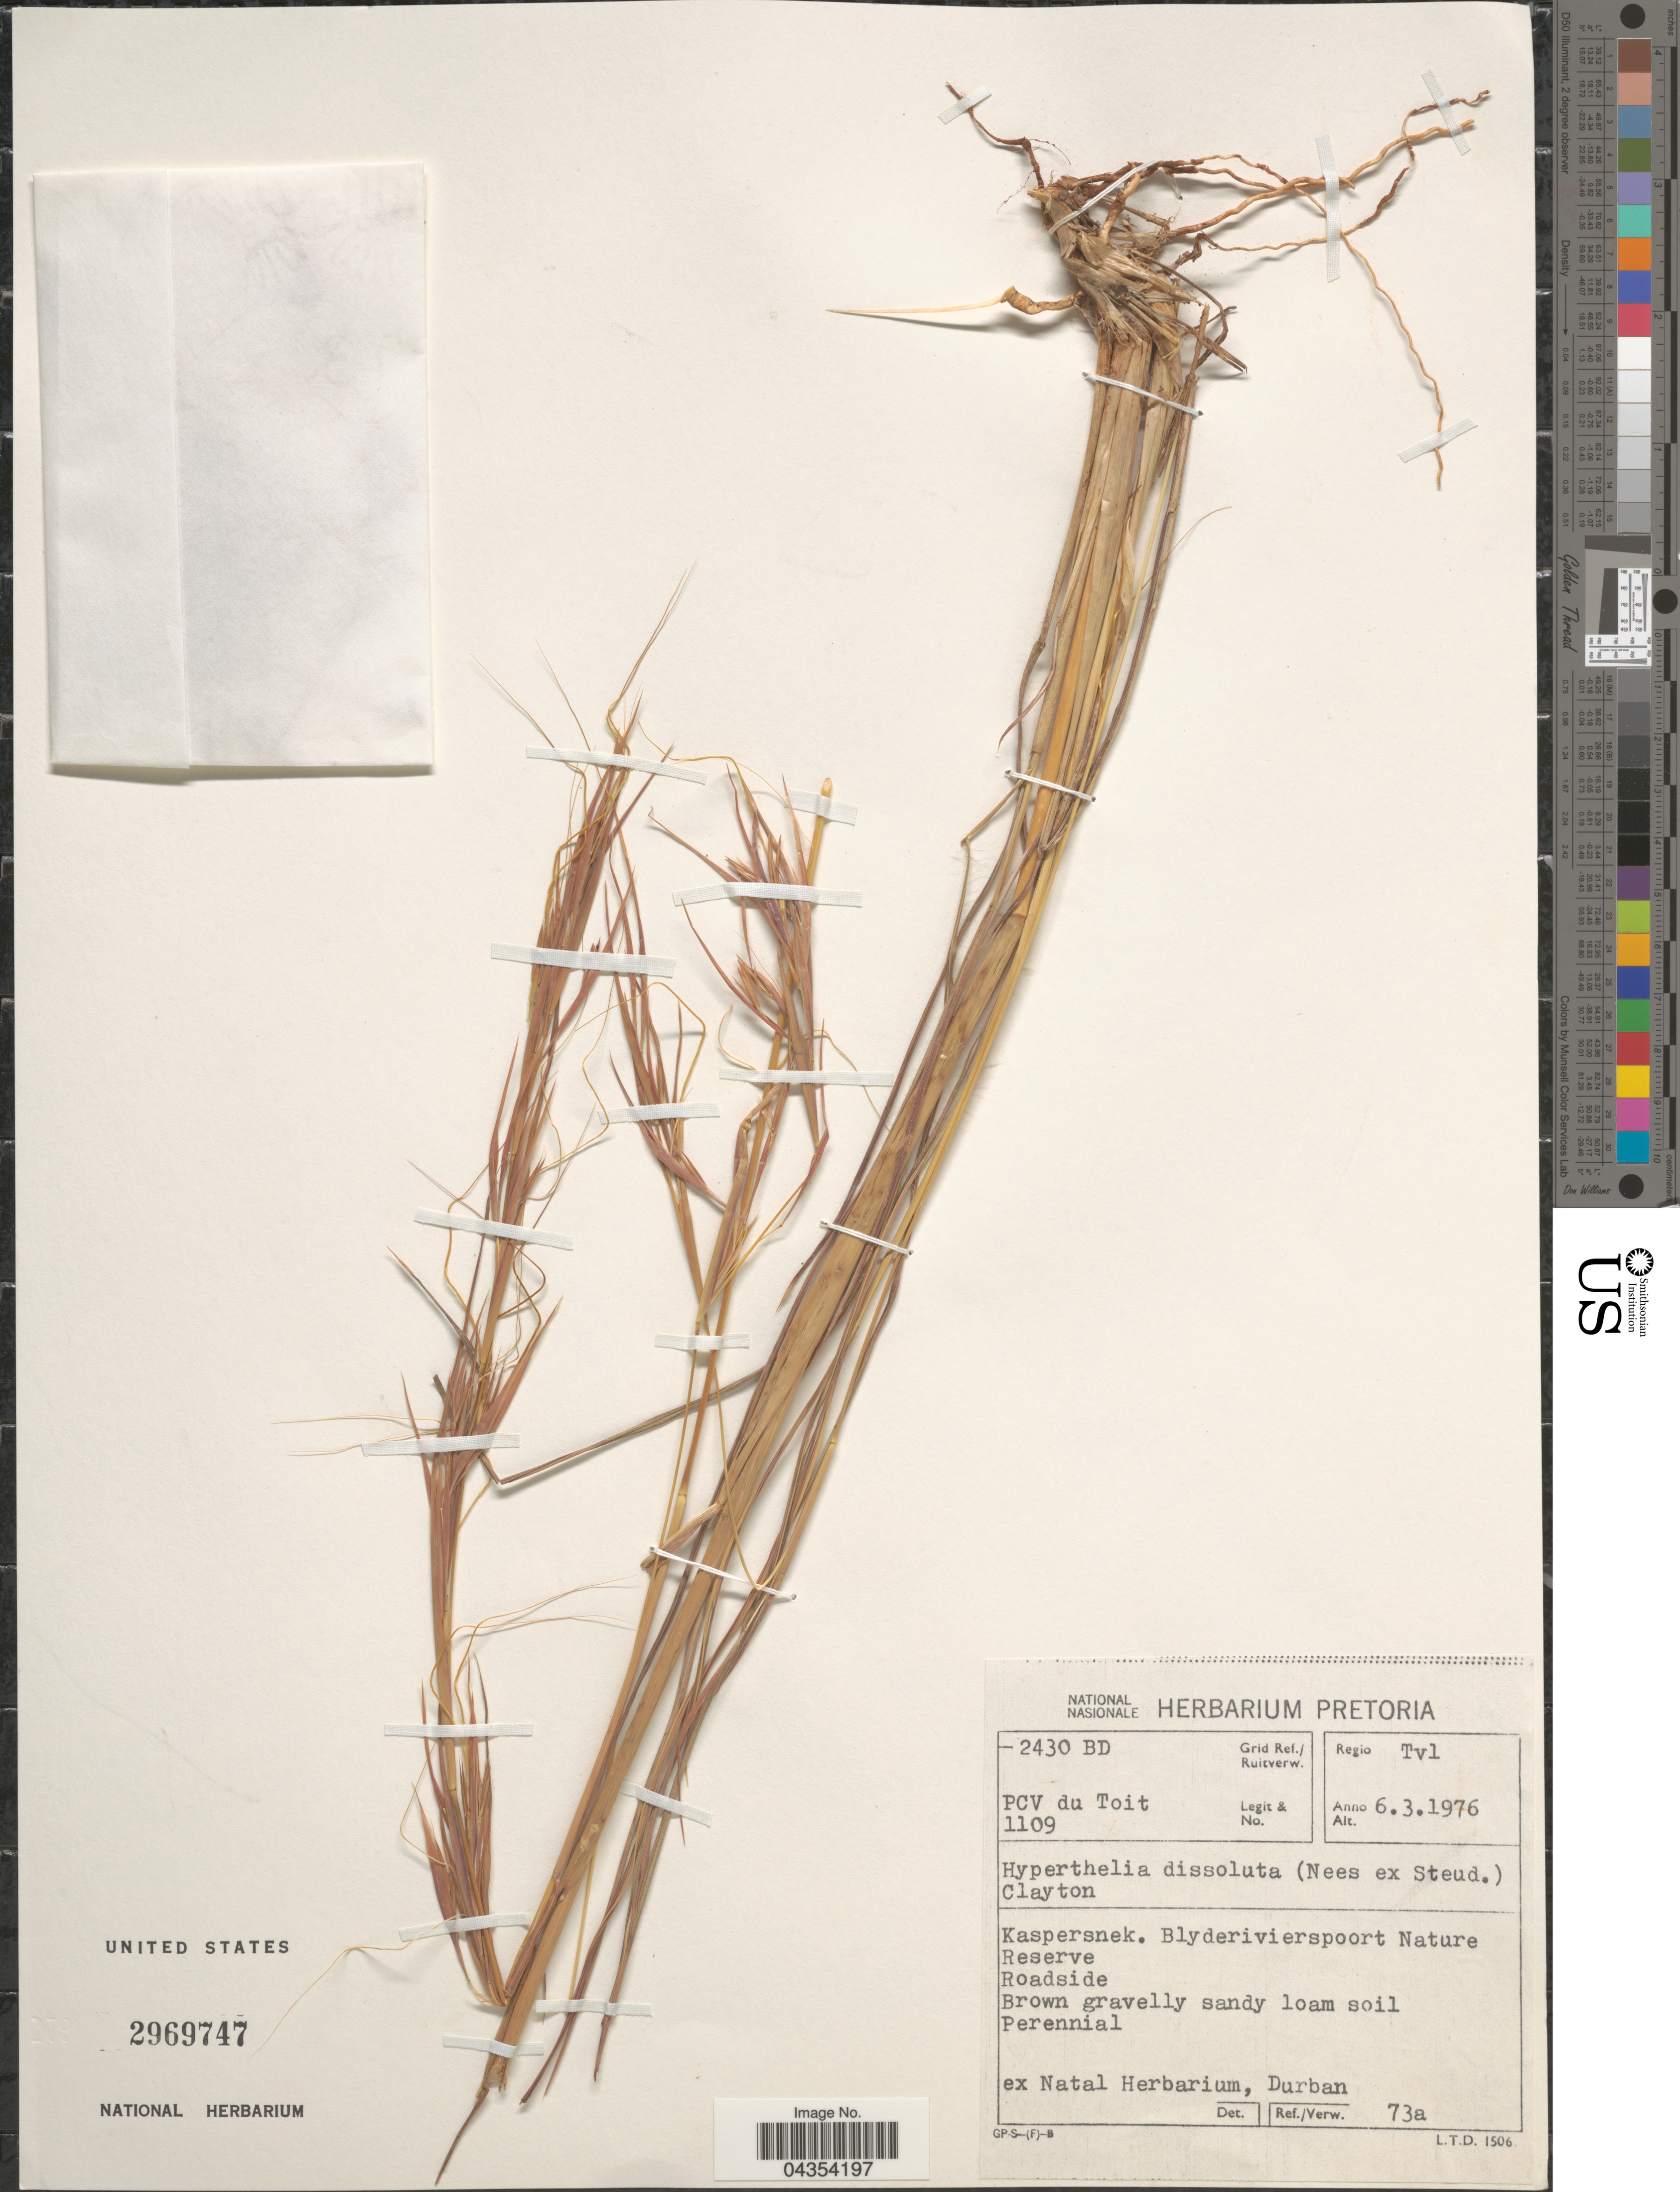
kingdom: Plantae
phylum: Tracheophyta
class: Liliopsida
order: Poales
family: Poaceae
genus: Hyperthelia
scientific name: Hyperthelia dissoluta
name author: (Nees ex Steud.) Clayton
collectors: P. Du Toit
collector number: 1109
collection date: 1976-03-06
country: South Africa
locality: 2430 BD Grid Ref./Ruitverw. Regio Tvl. Kaspersnek. Blyderivierspoort Nature Reserve. Roadside.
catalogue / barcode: US 2969747